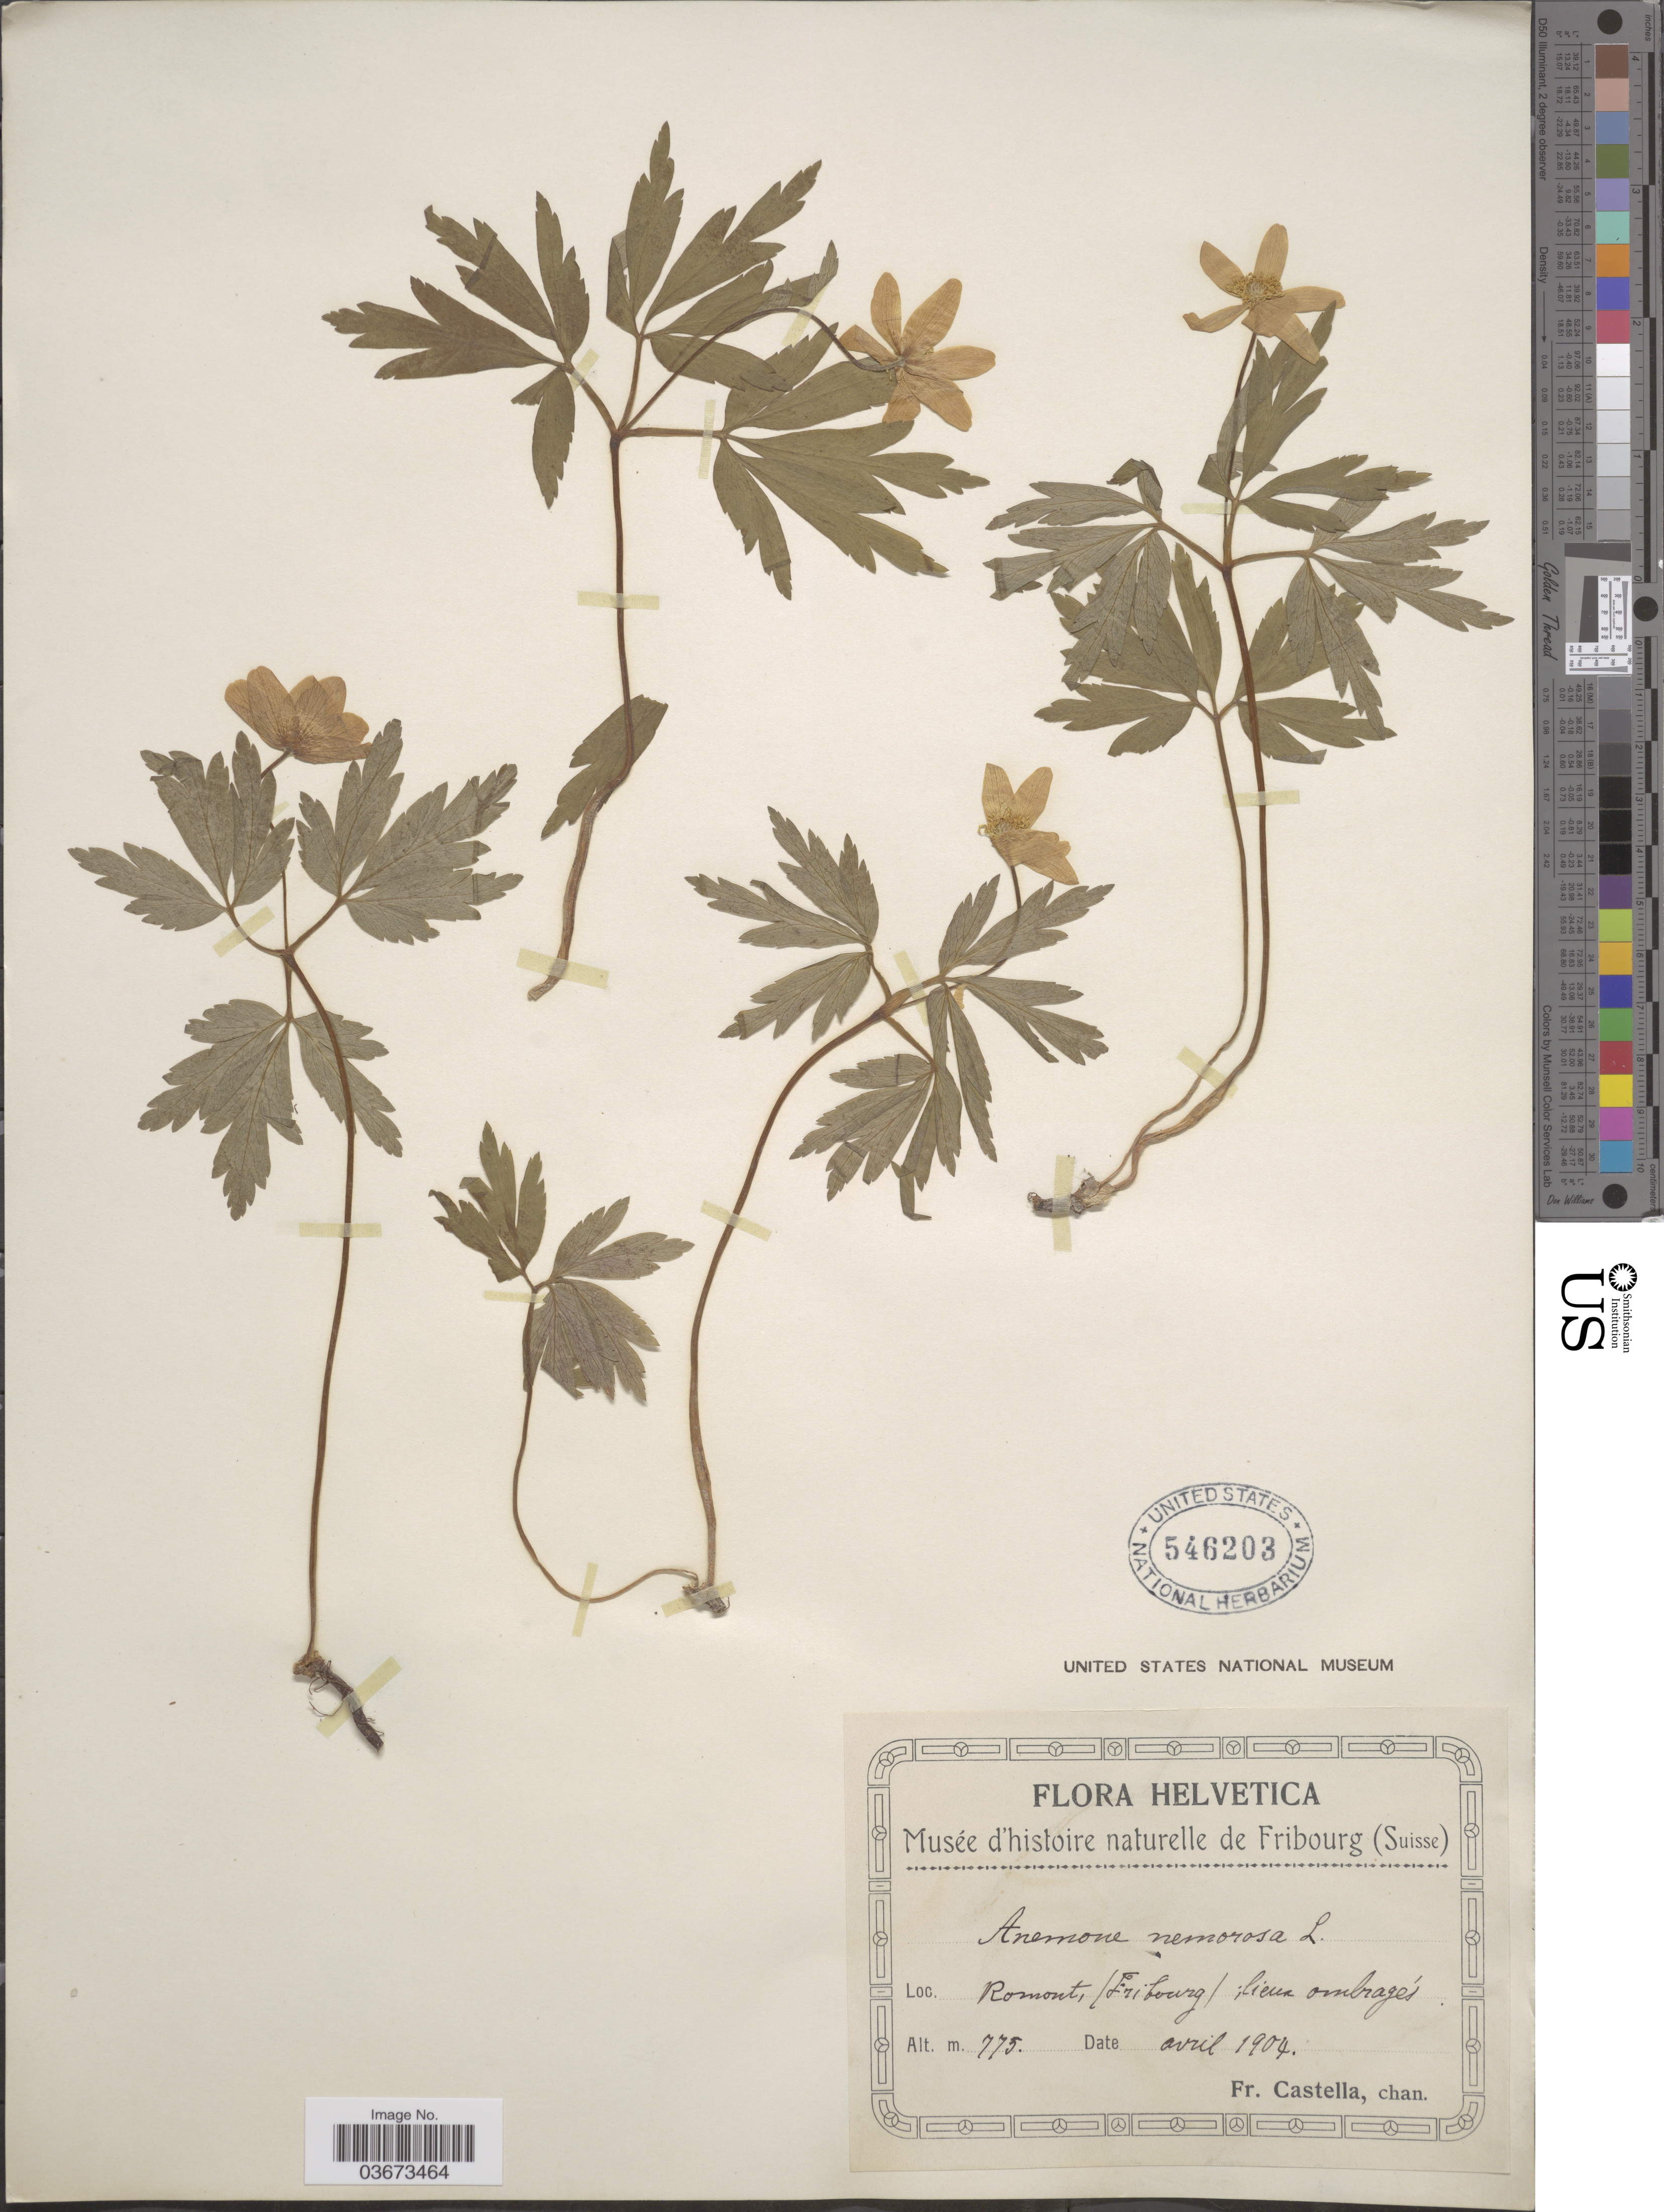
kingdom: Plantae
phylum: Tracheophyta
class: Magnoliopsida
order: Ranunculales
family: Ranunculaceae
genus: Anemone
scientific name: Anemone nemorosa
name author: L.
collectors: Fr. Castella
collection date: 1904-04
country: Switzerland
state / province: Fribourg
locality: Helvetica. Romont.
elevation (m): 775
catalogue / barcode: US 546203